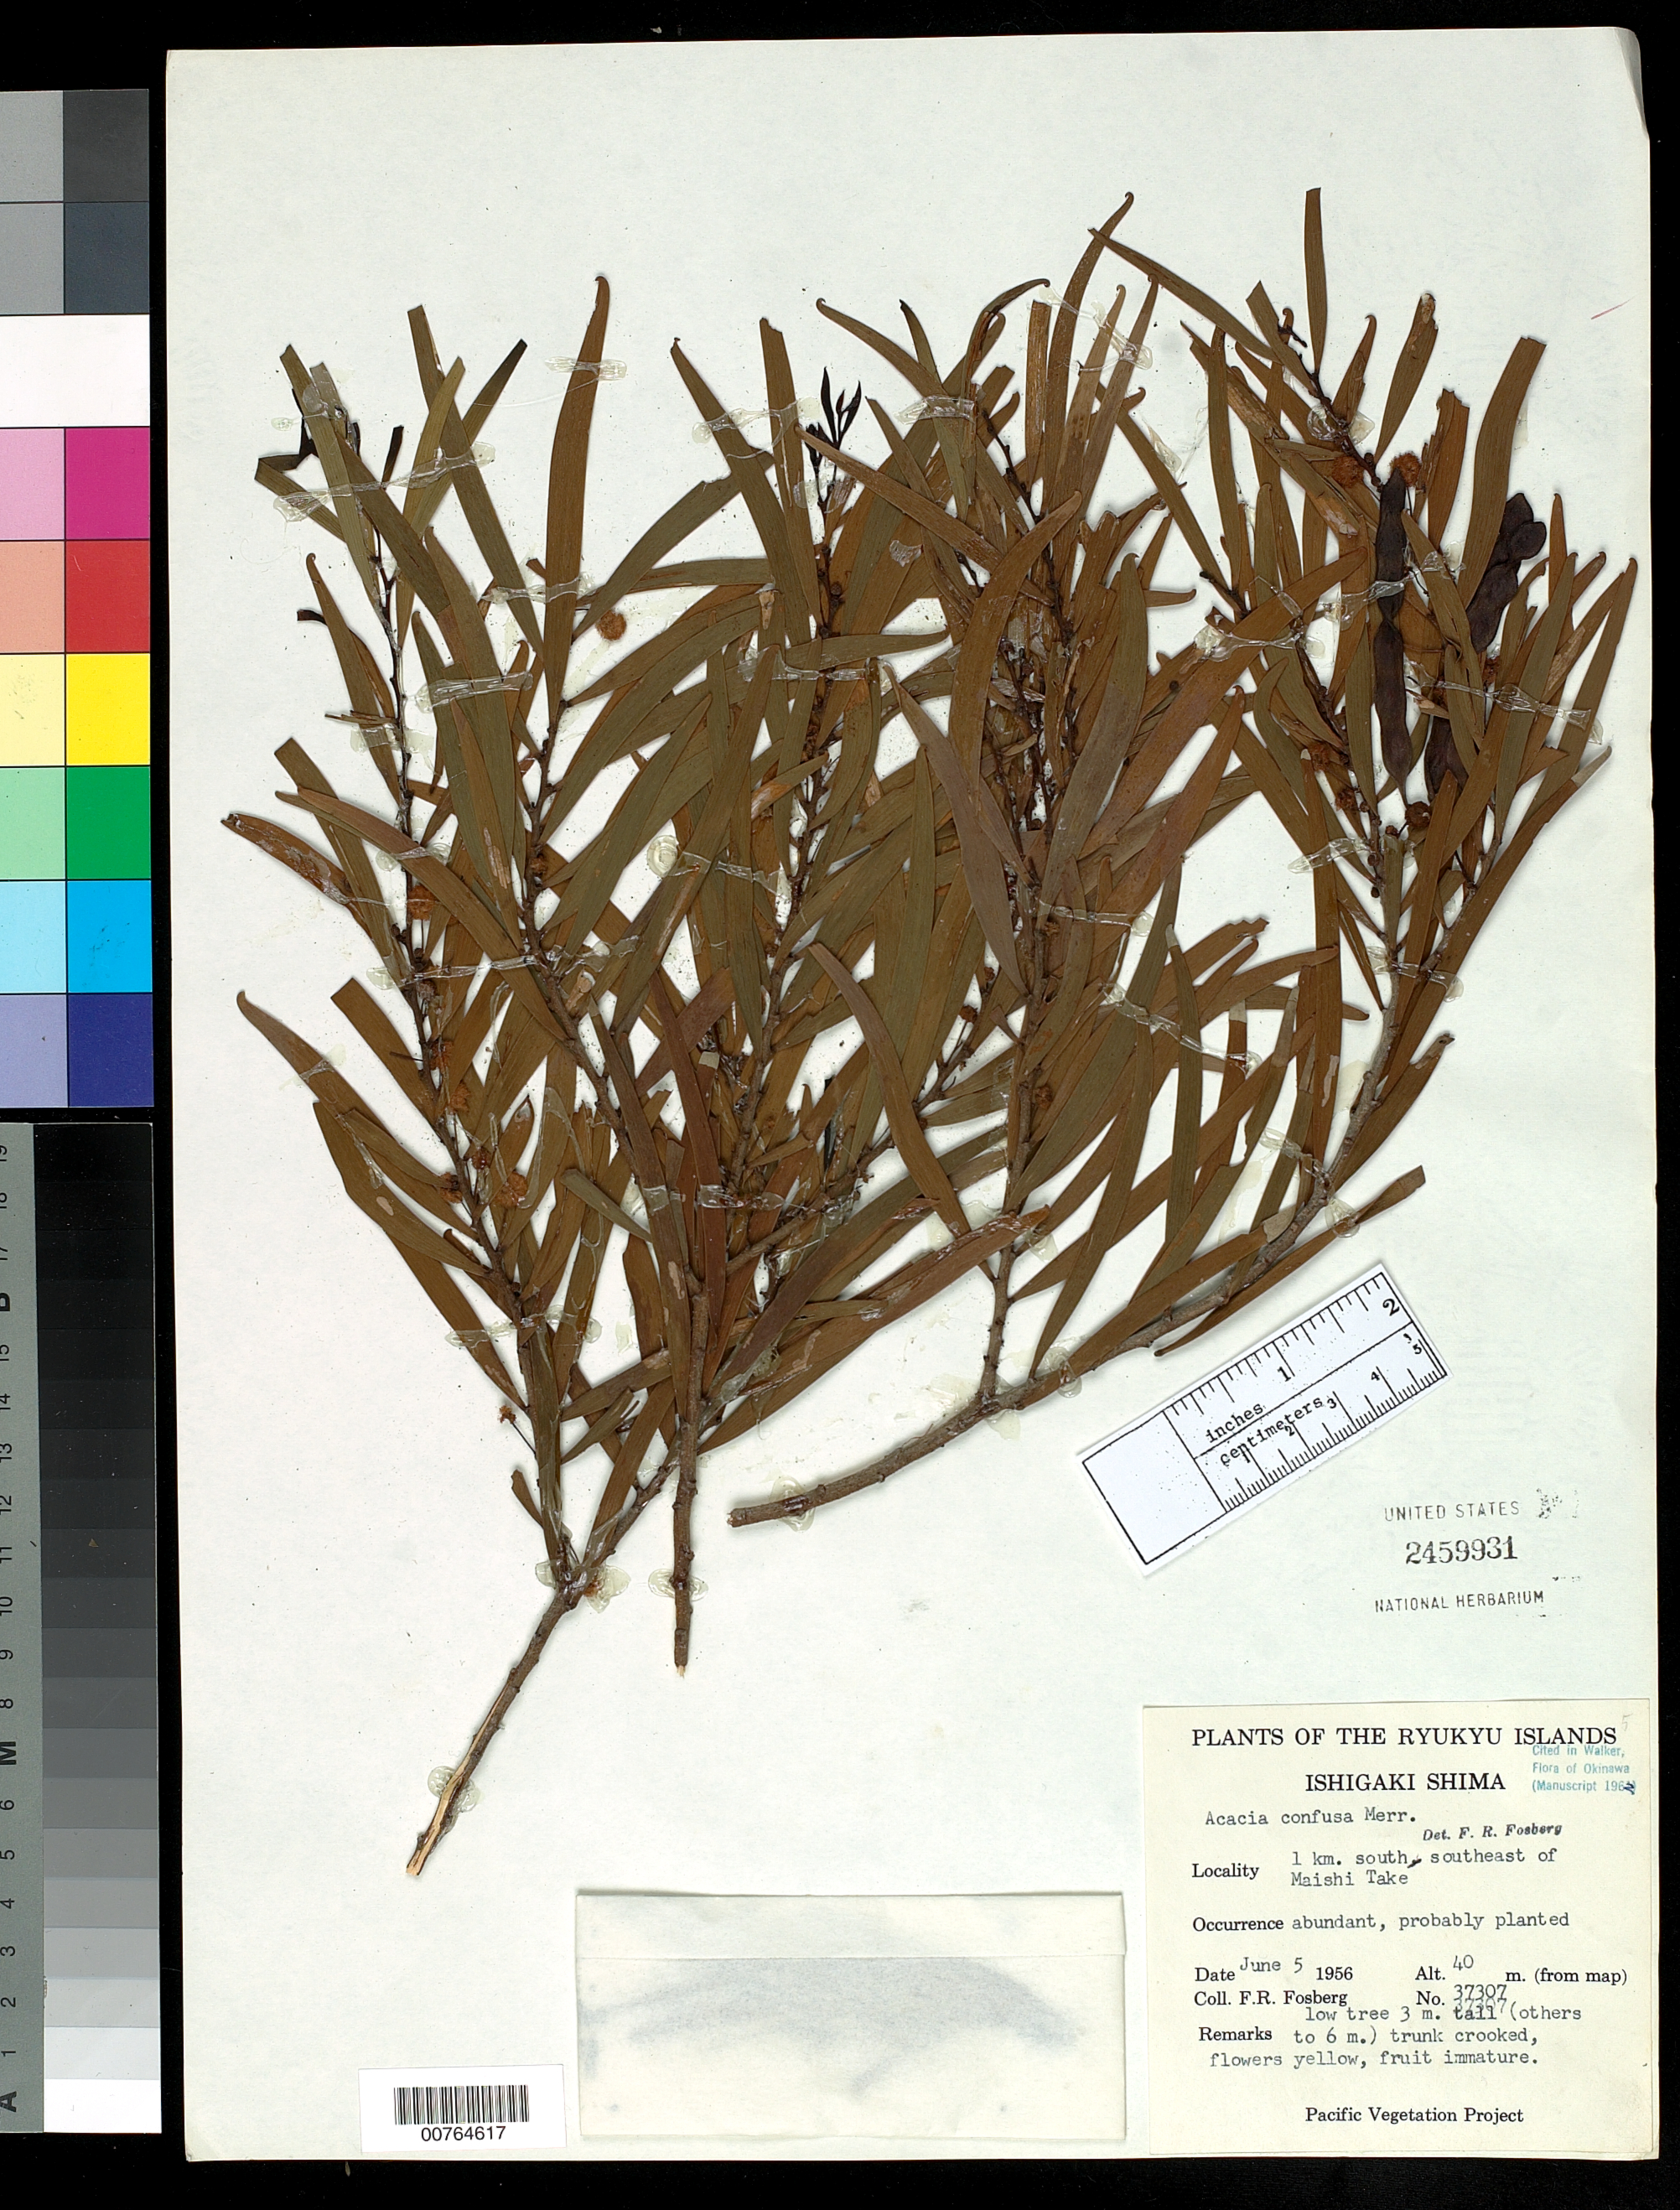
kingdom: Plantae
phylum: Tracheophyta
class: Magnoliopsida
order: Fabales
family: Fabaceae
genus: Acacia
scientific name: Acacia confusa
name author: Merr.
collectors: F. R. Fosberg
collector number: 37307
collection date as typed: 05 Jun 1956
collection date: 1956-06-05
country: Japan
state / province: Okinawa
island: Ishigaki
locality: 1 km SSE of Maishi Take.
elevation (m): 40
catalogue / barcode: US 2459931